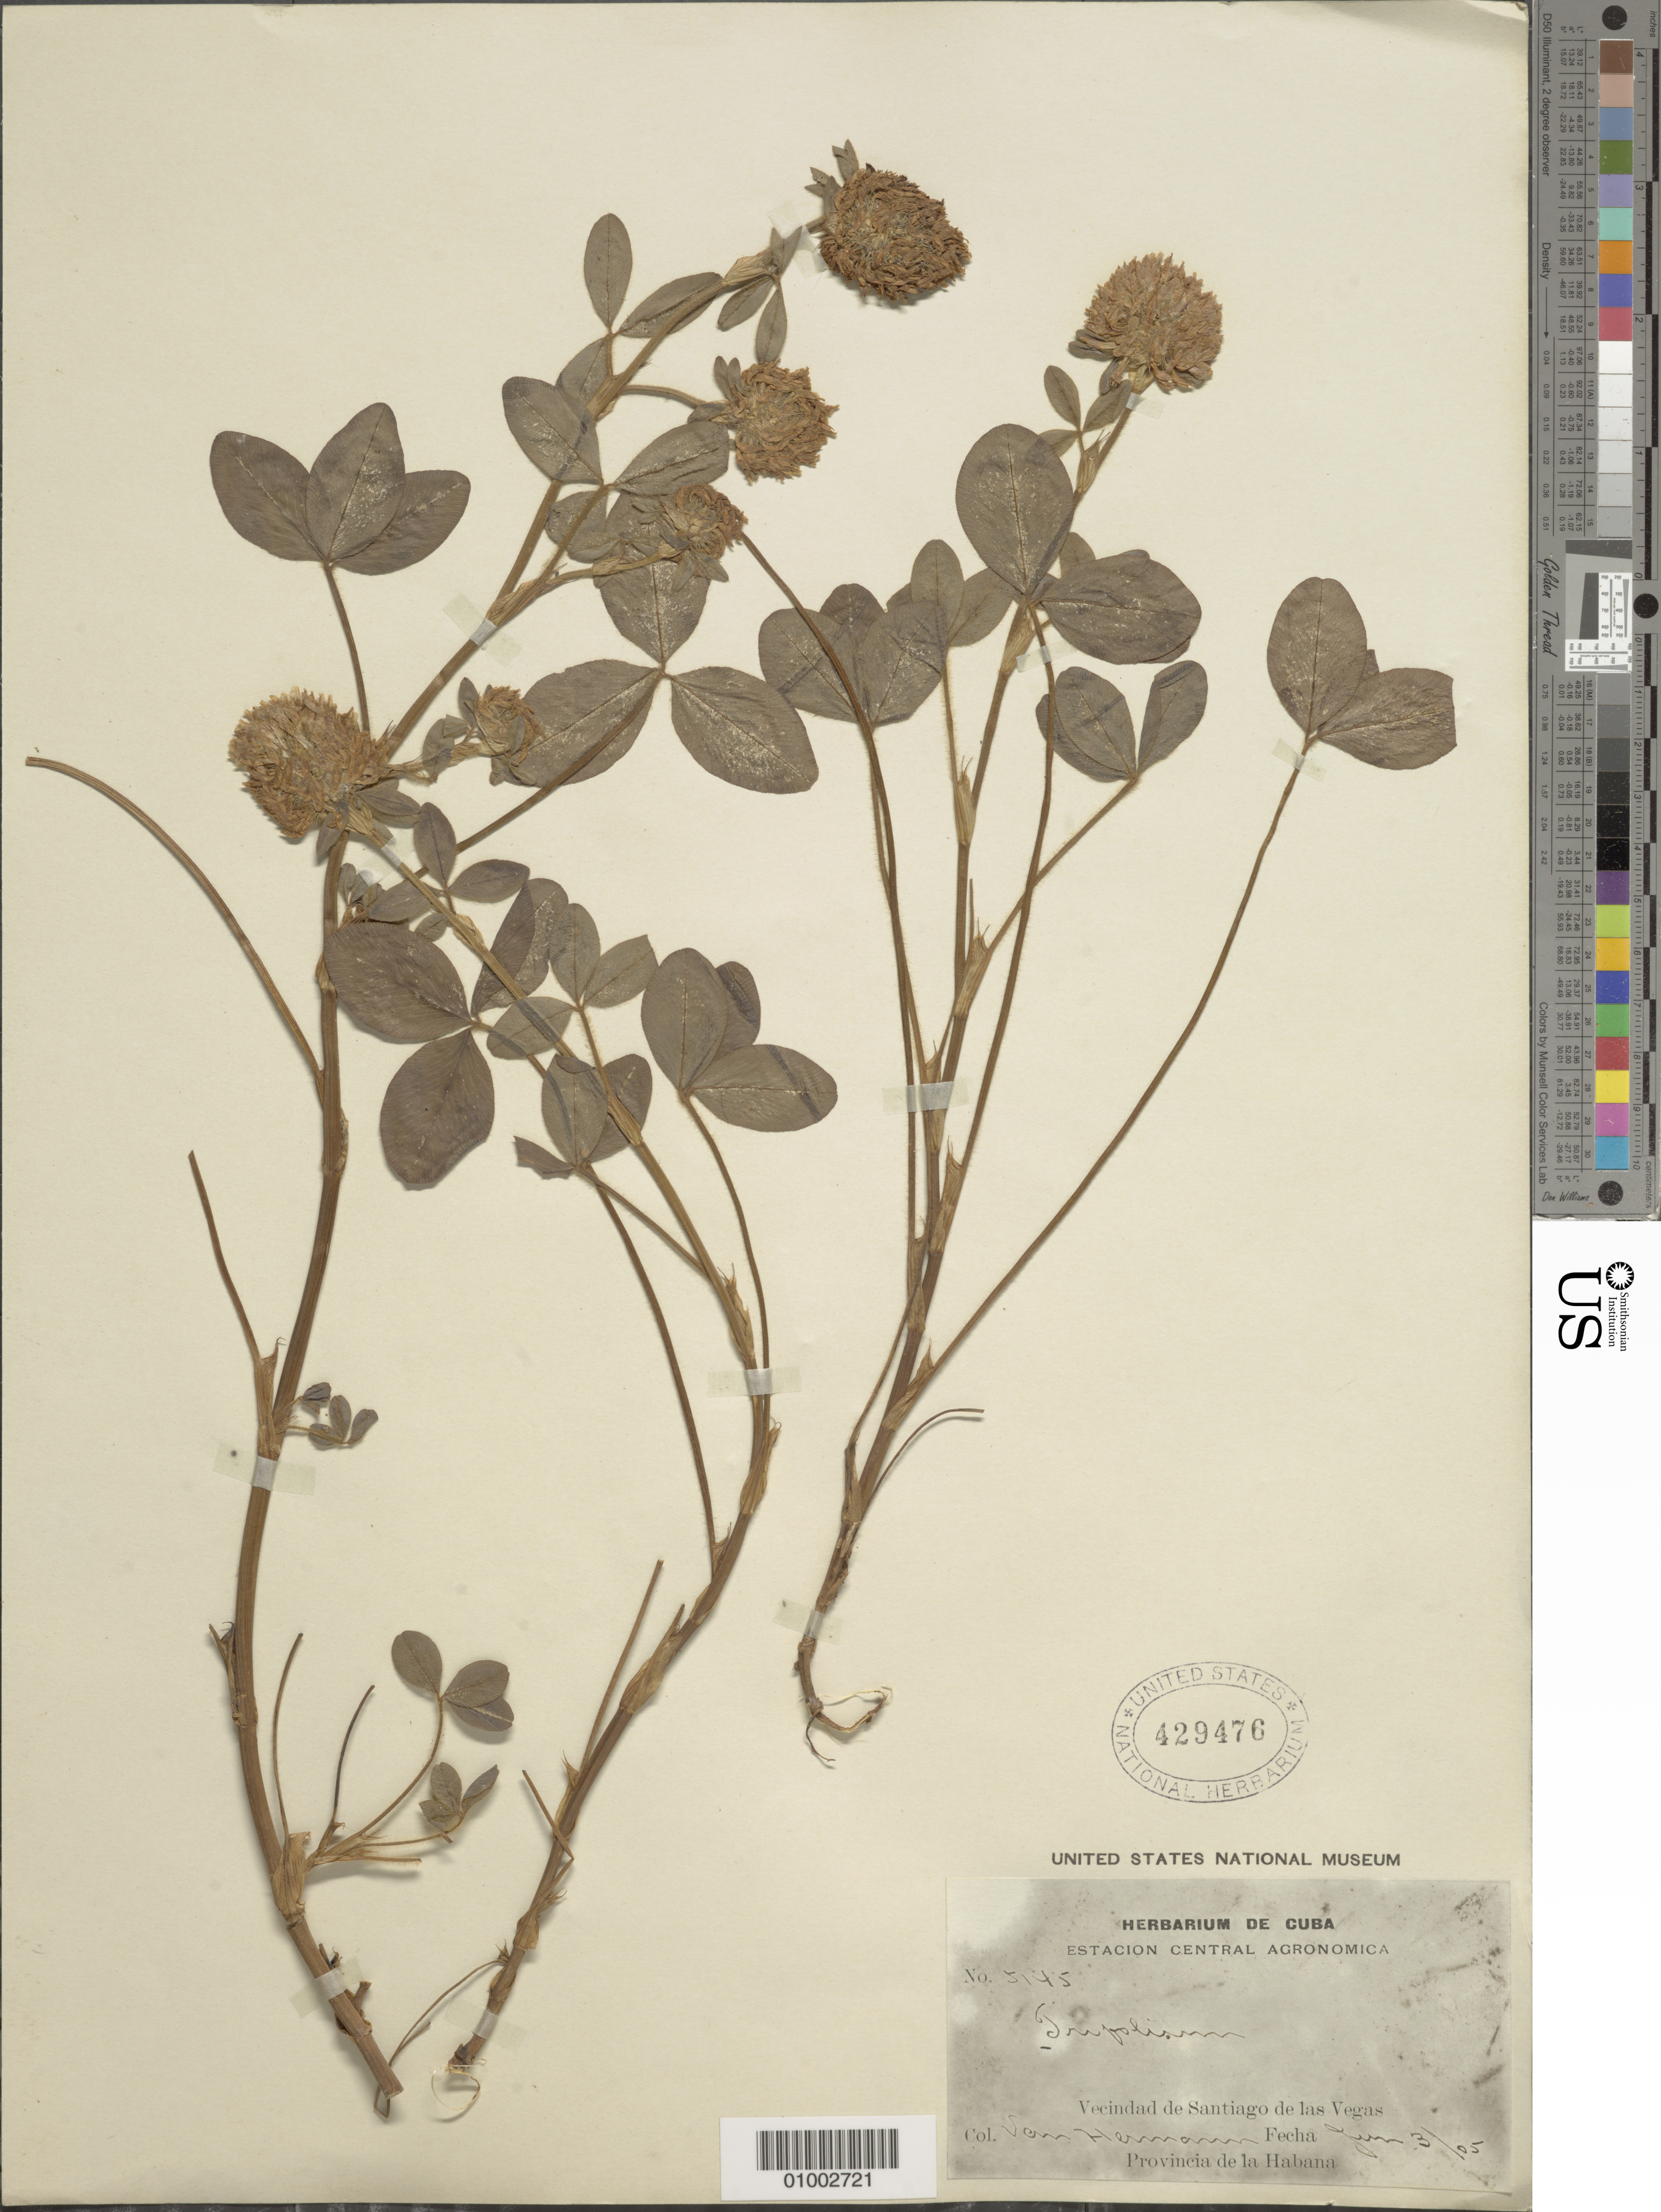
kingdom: Plantae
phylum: Tracheophyta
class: Magnoliopsida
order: Fabales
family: Fabaceae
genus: Trifolium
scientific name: Trifolium pratense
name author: L.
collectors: S. Hermann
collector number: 5145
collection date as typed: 03 Jun 1905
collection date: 1905-06-03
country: Cuba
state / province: La Habana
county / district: Municipio Boyeros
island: Cuba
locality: Santiago de las Vegas (vecindad de)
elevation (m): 97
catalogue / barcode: US 429476